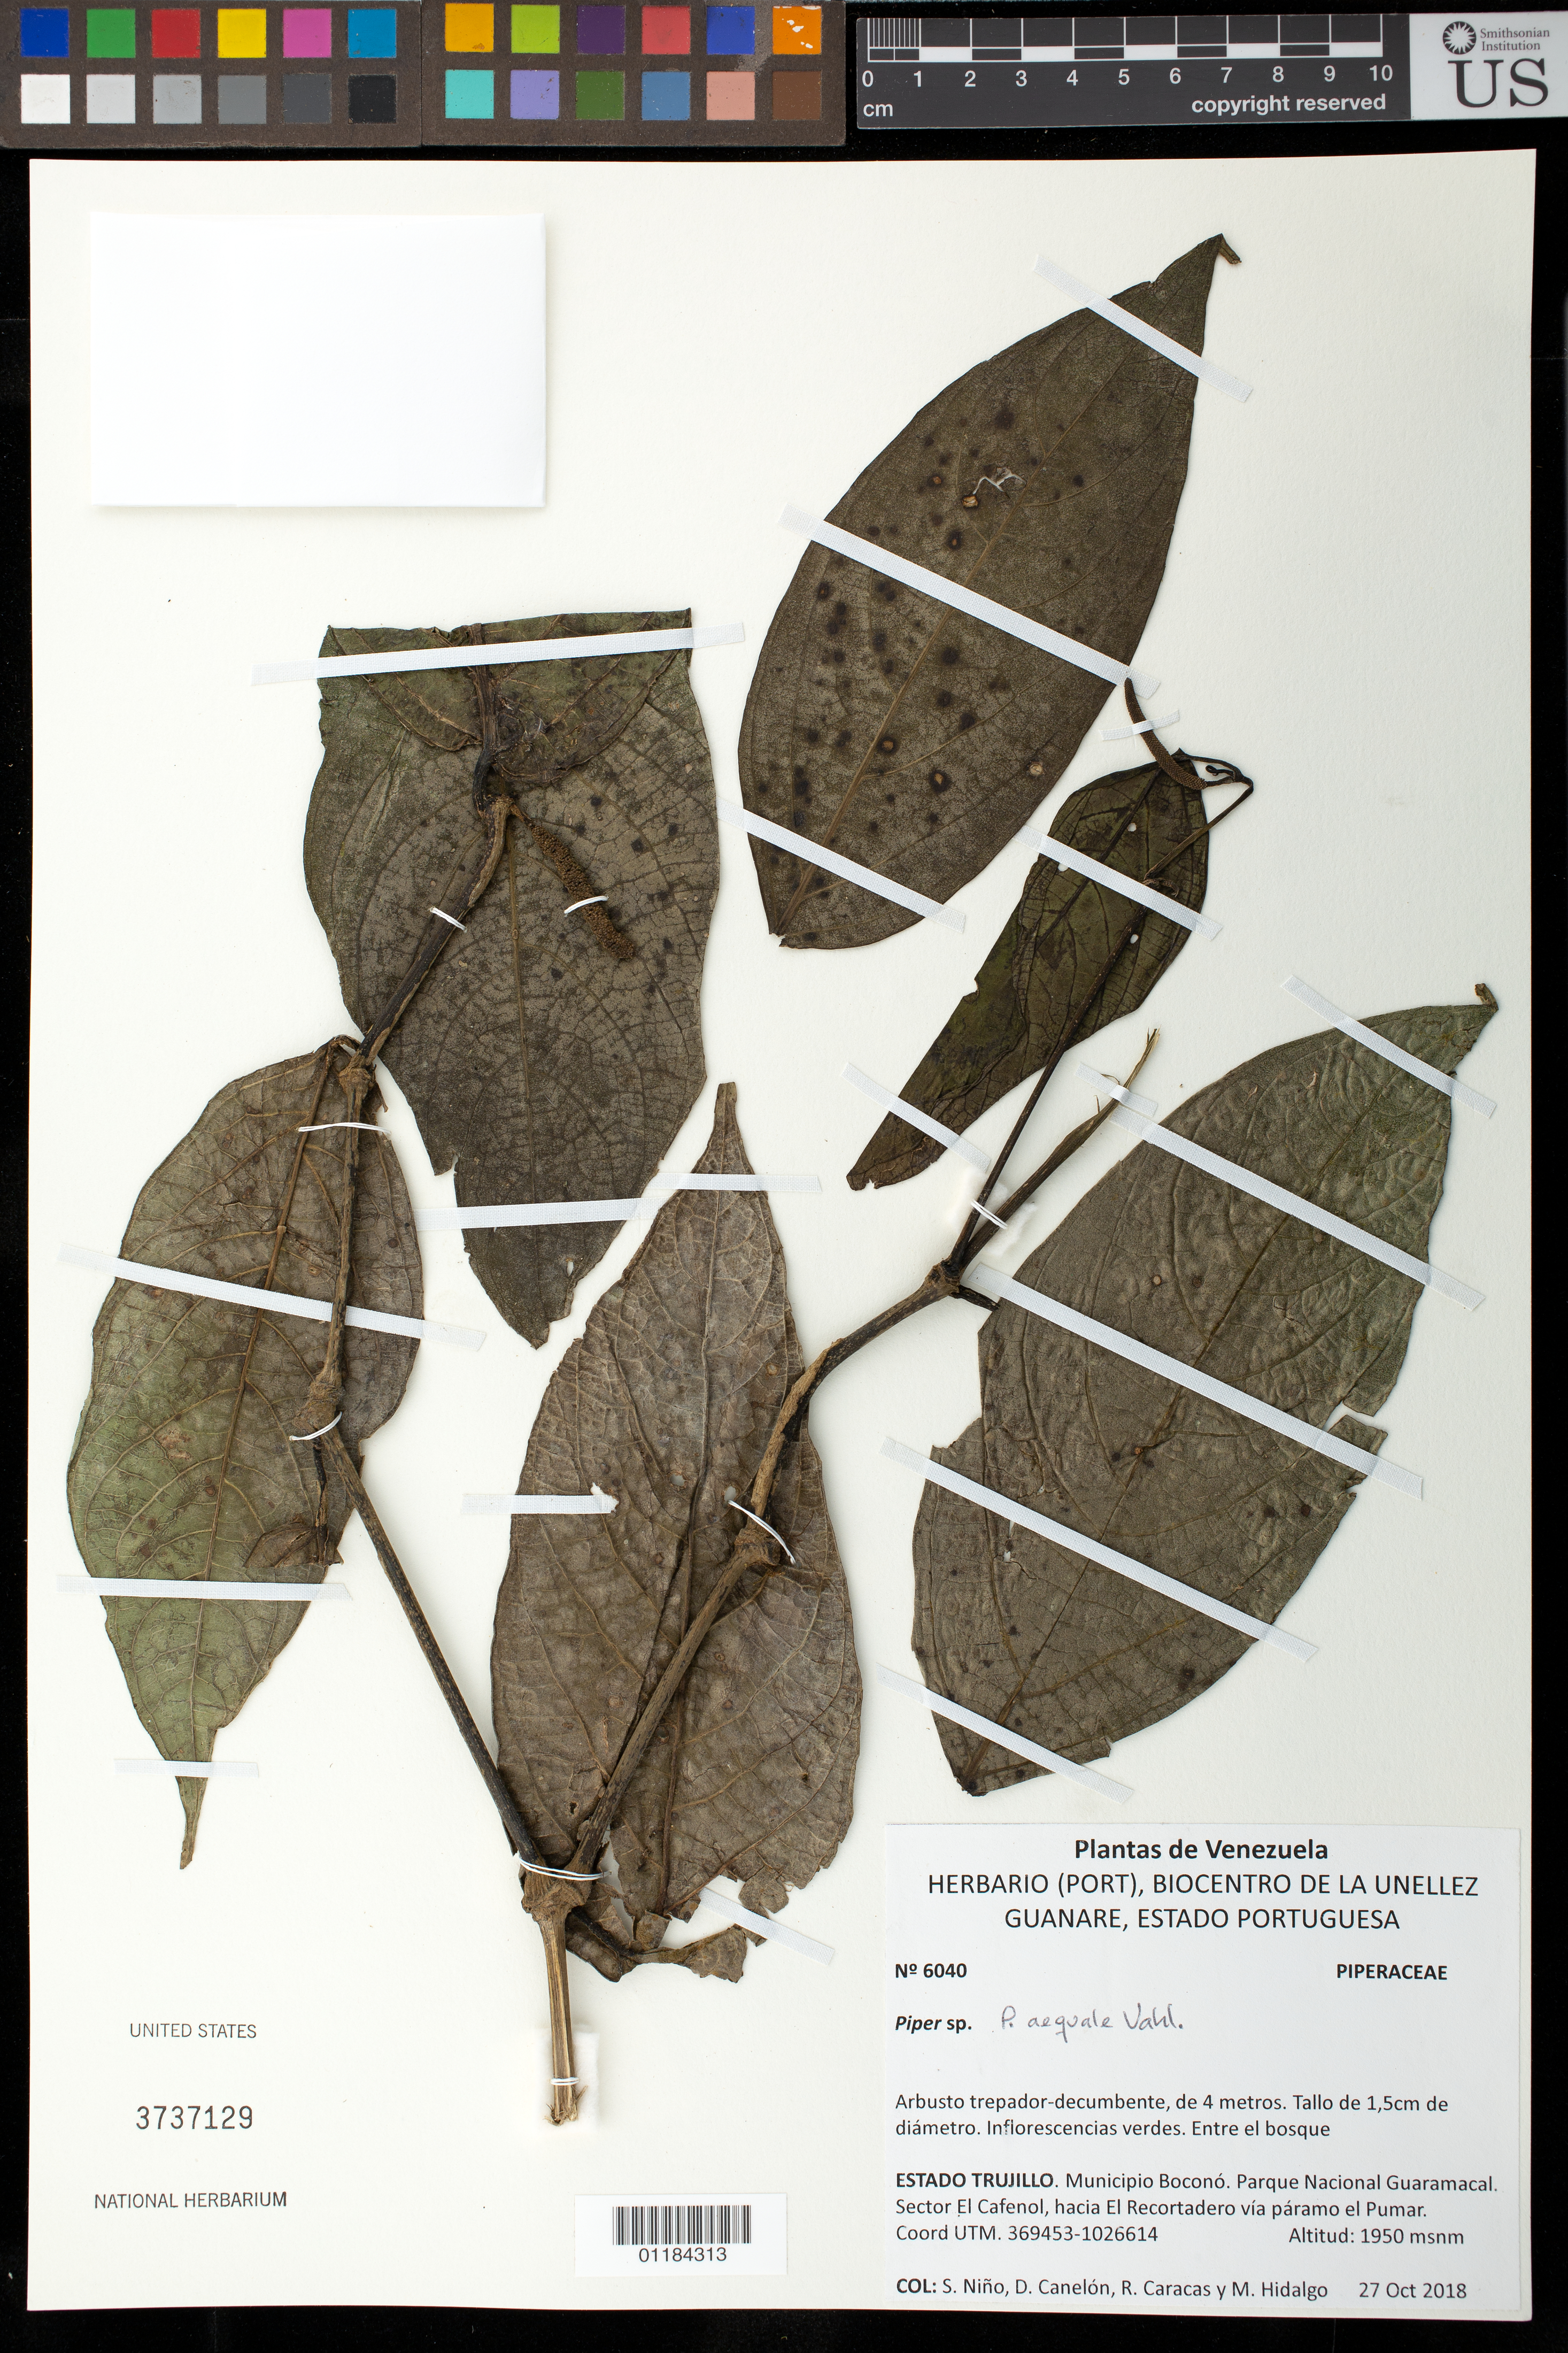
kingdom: Plantae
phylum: Tracheophyta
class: Magnoliopsida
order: Piperales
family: Piperaceae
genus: Piper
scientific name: Piper aequale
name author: Vahl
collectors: S. M. Niño, D. Canelón, R. Caracas & M. Hidalgo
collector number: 6040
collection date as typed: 27 de Octubre, 2018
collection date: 2018-10-27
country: Venezuela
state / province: Trujillo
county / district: Boconó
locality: Parque Nacional Guaramacal. Sector El Cafenol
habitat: bosque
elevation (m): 1950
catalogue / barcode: US 3737129